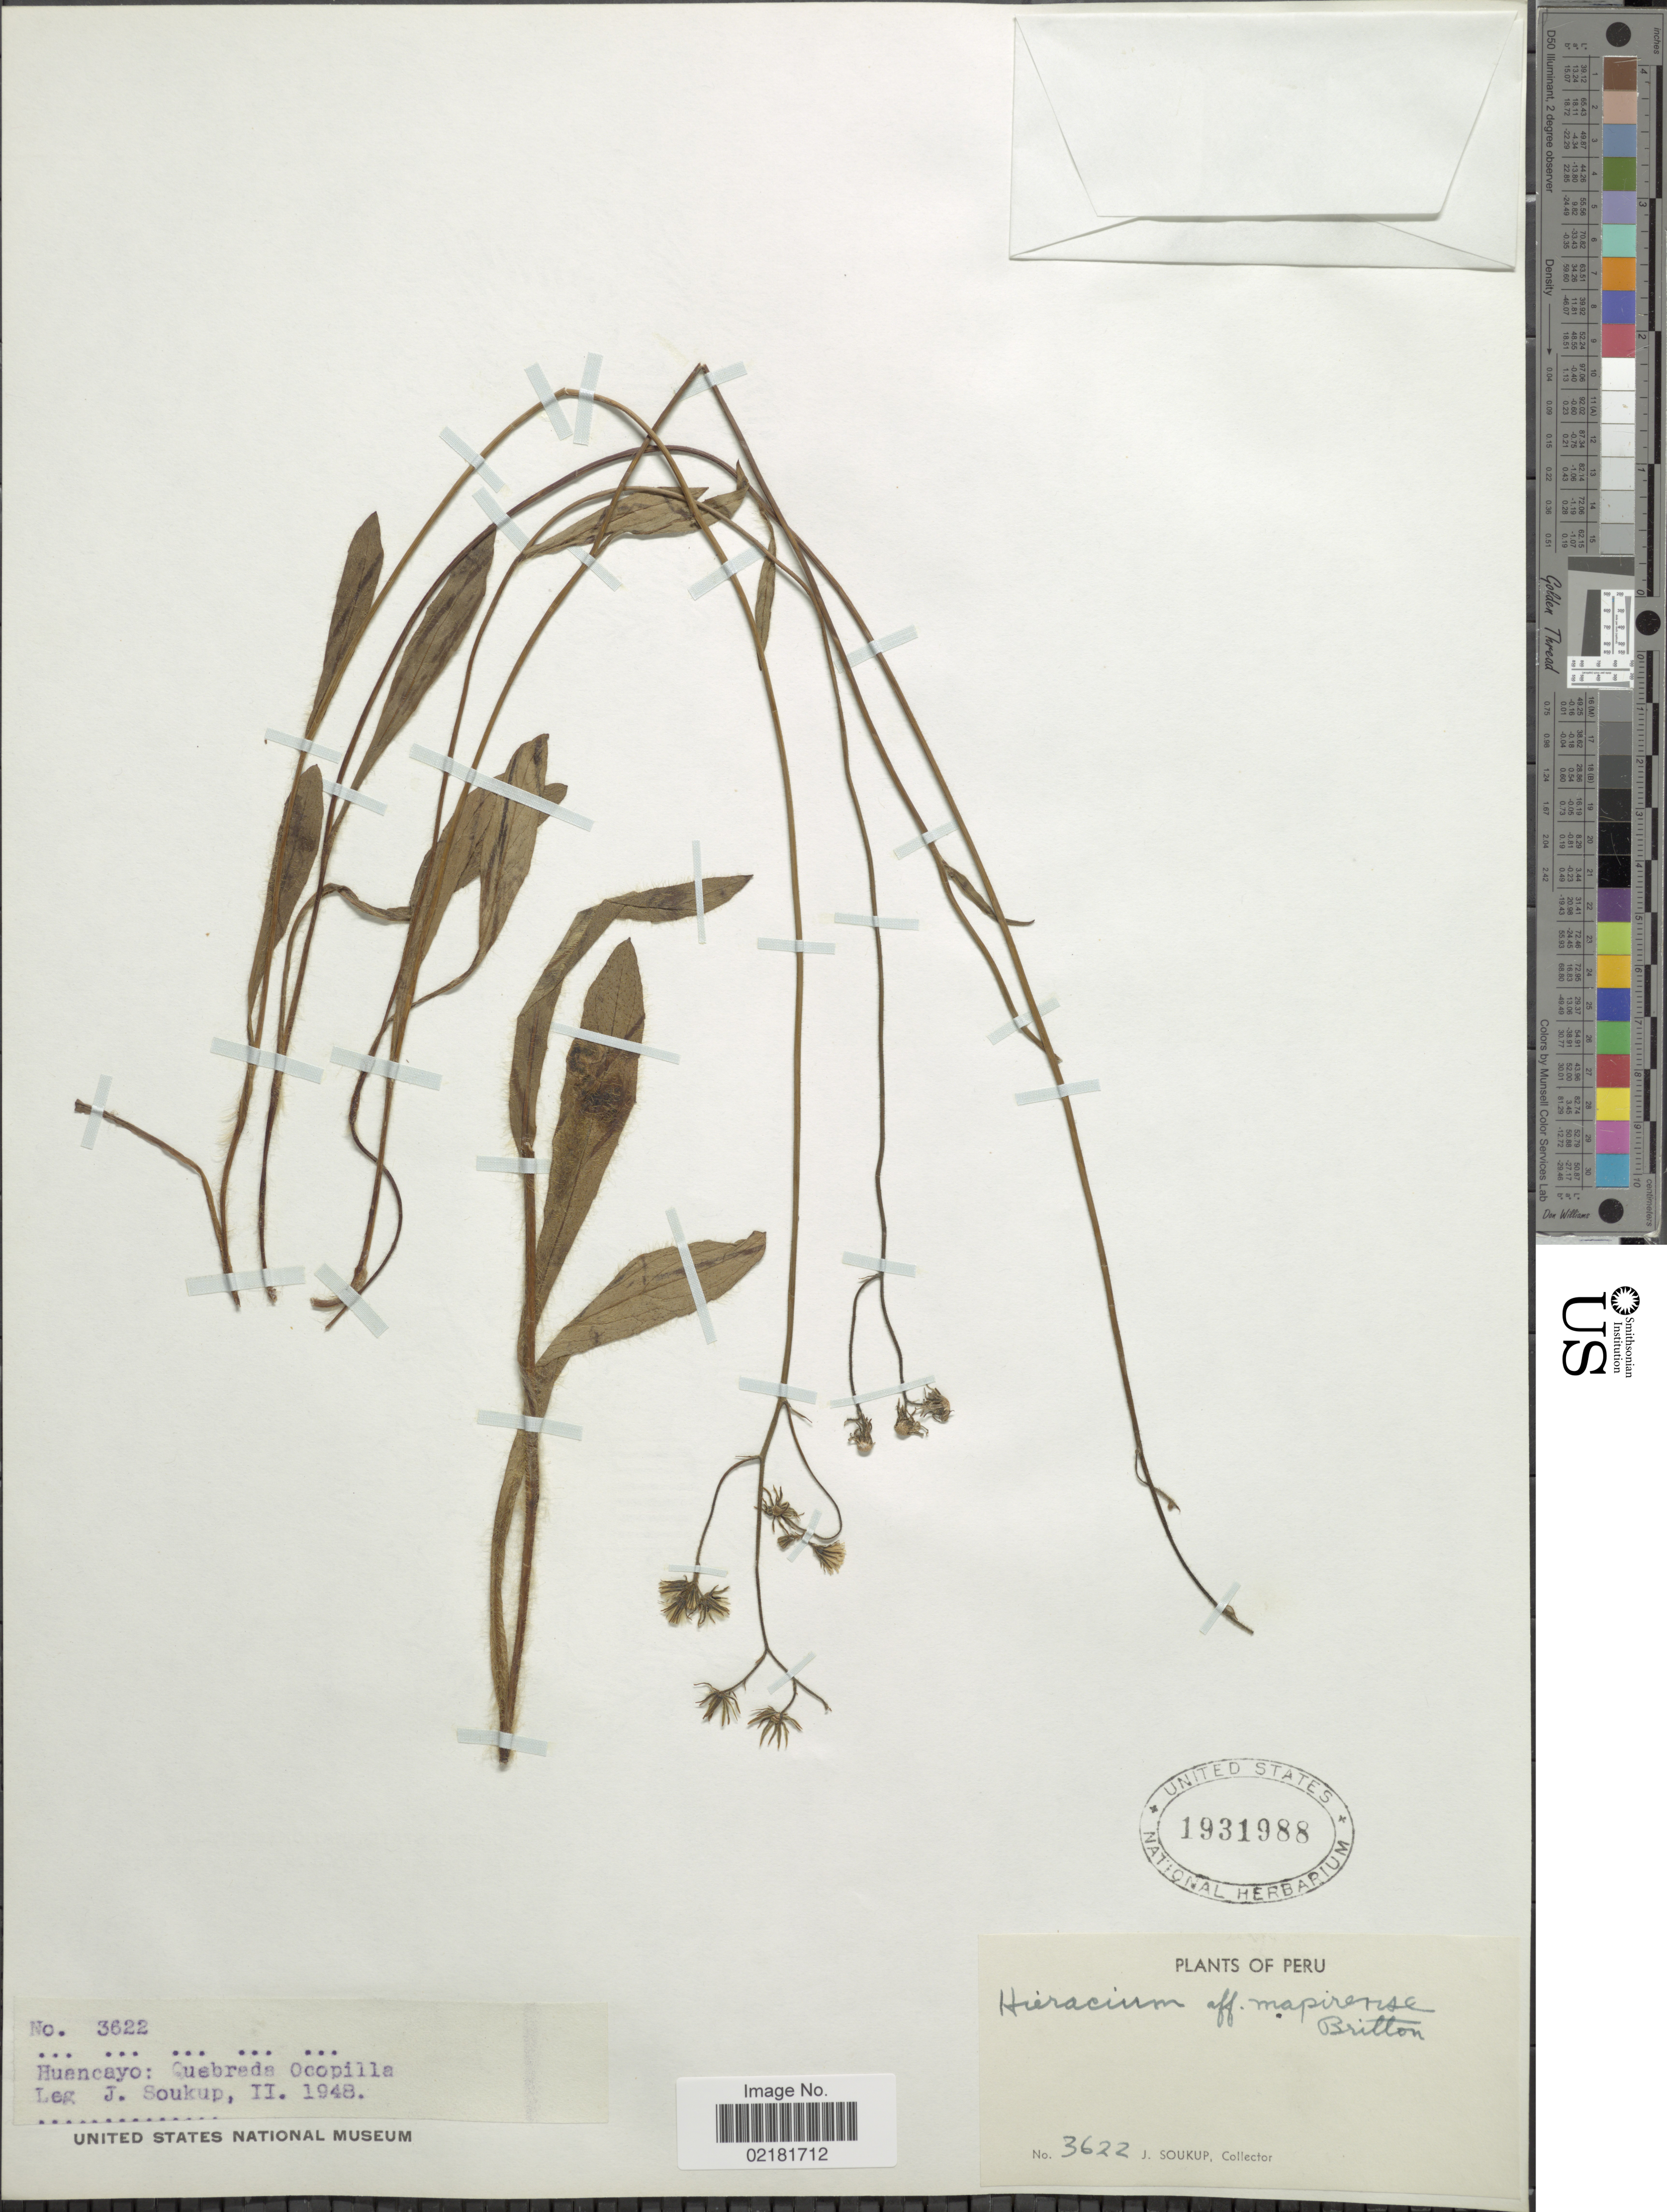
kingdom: Plantae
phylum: Tracheophyta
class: Magnoliopsida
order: Asterales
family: Asteraceae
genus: Hieracium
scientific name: Hieracium mapirense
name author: Britton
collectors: J. Soukup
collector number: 3622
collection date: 1948-02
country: Peru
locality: Huanacayo: Quebrada Ocopilla.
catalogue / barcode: US 1931988